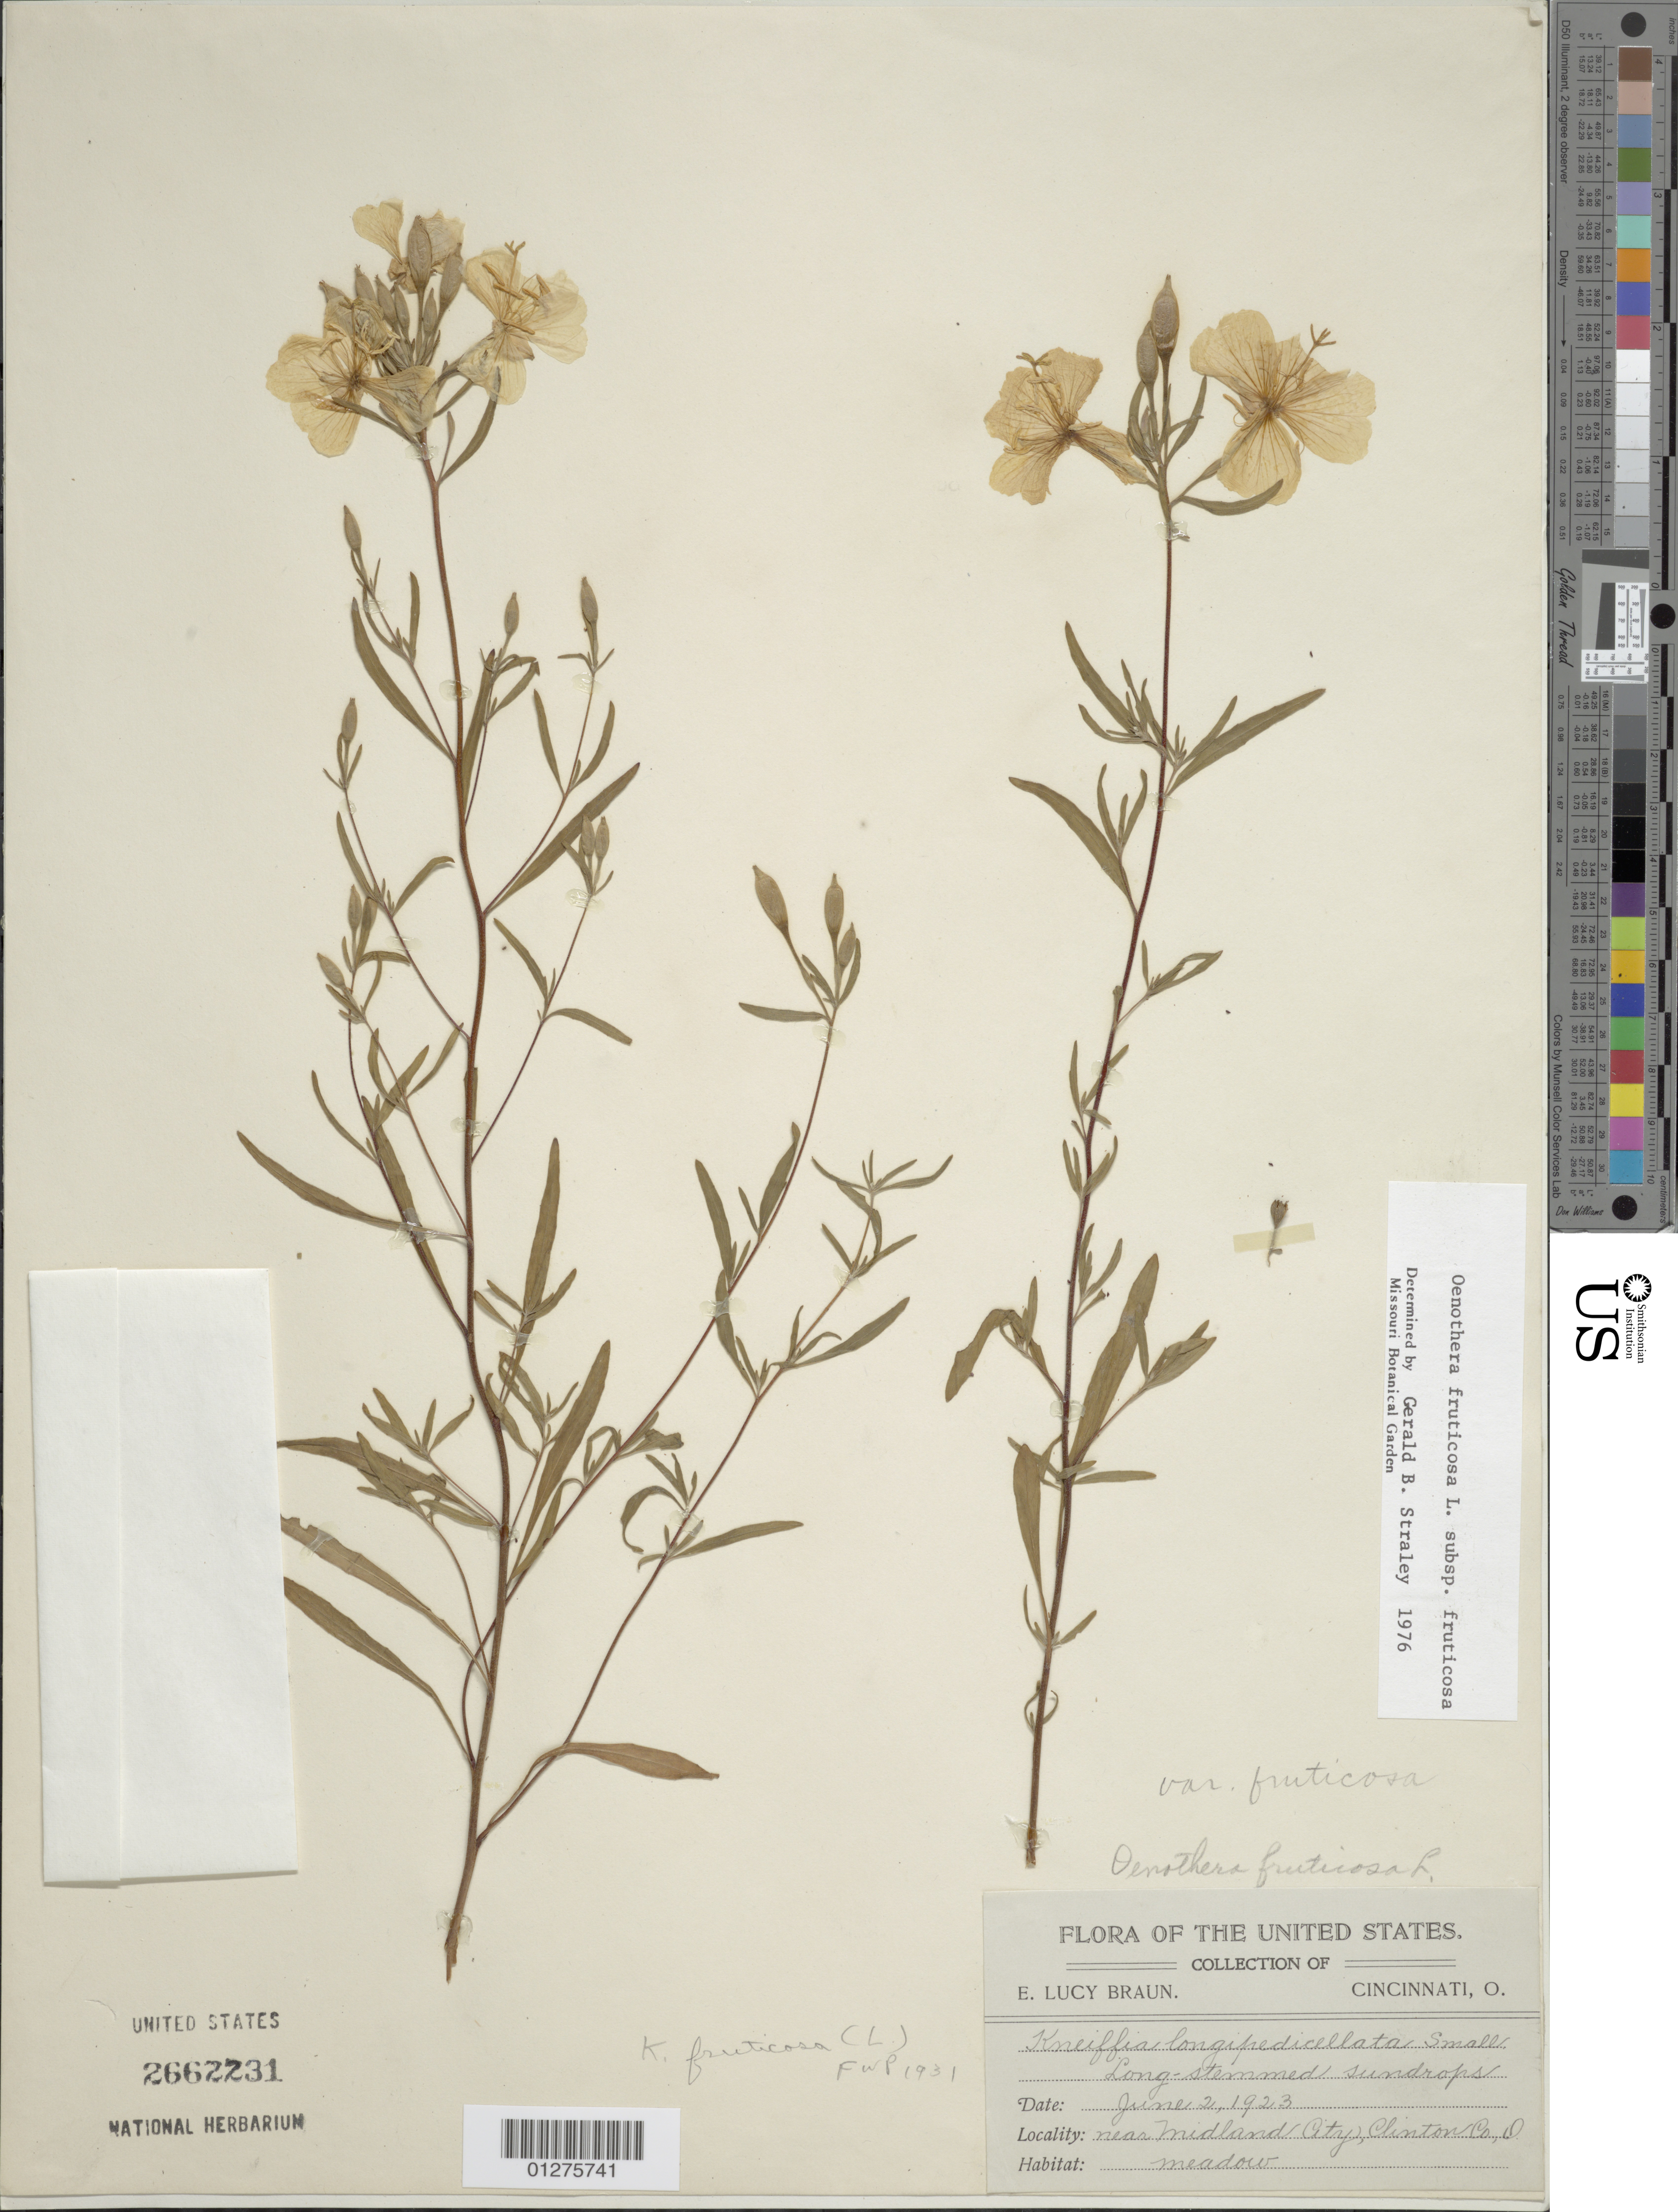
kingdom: Plantae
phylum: Tracheophyta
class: Magnoliopsida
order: Myrtales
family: Onagraceae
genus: Oenothera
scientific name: Oenothera fruticosa subsp. fruticosa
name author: L.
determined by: Straley, G. B.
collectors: E. L. Braun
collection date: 1923-06-02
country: United States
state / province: Ohio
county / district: Clinton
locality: Near Midland City.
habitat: Meadow.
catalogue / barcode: US 2662231